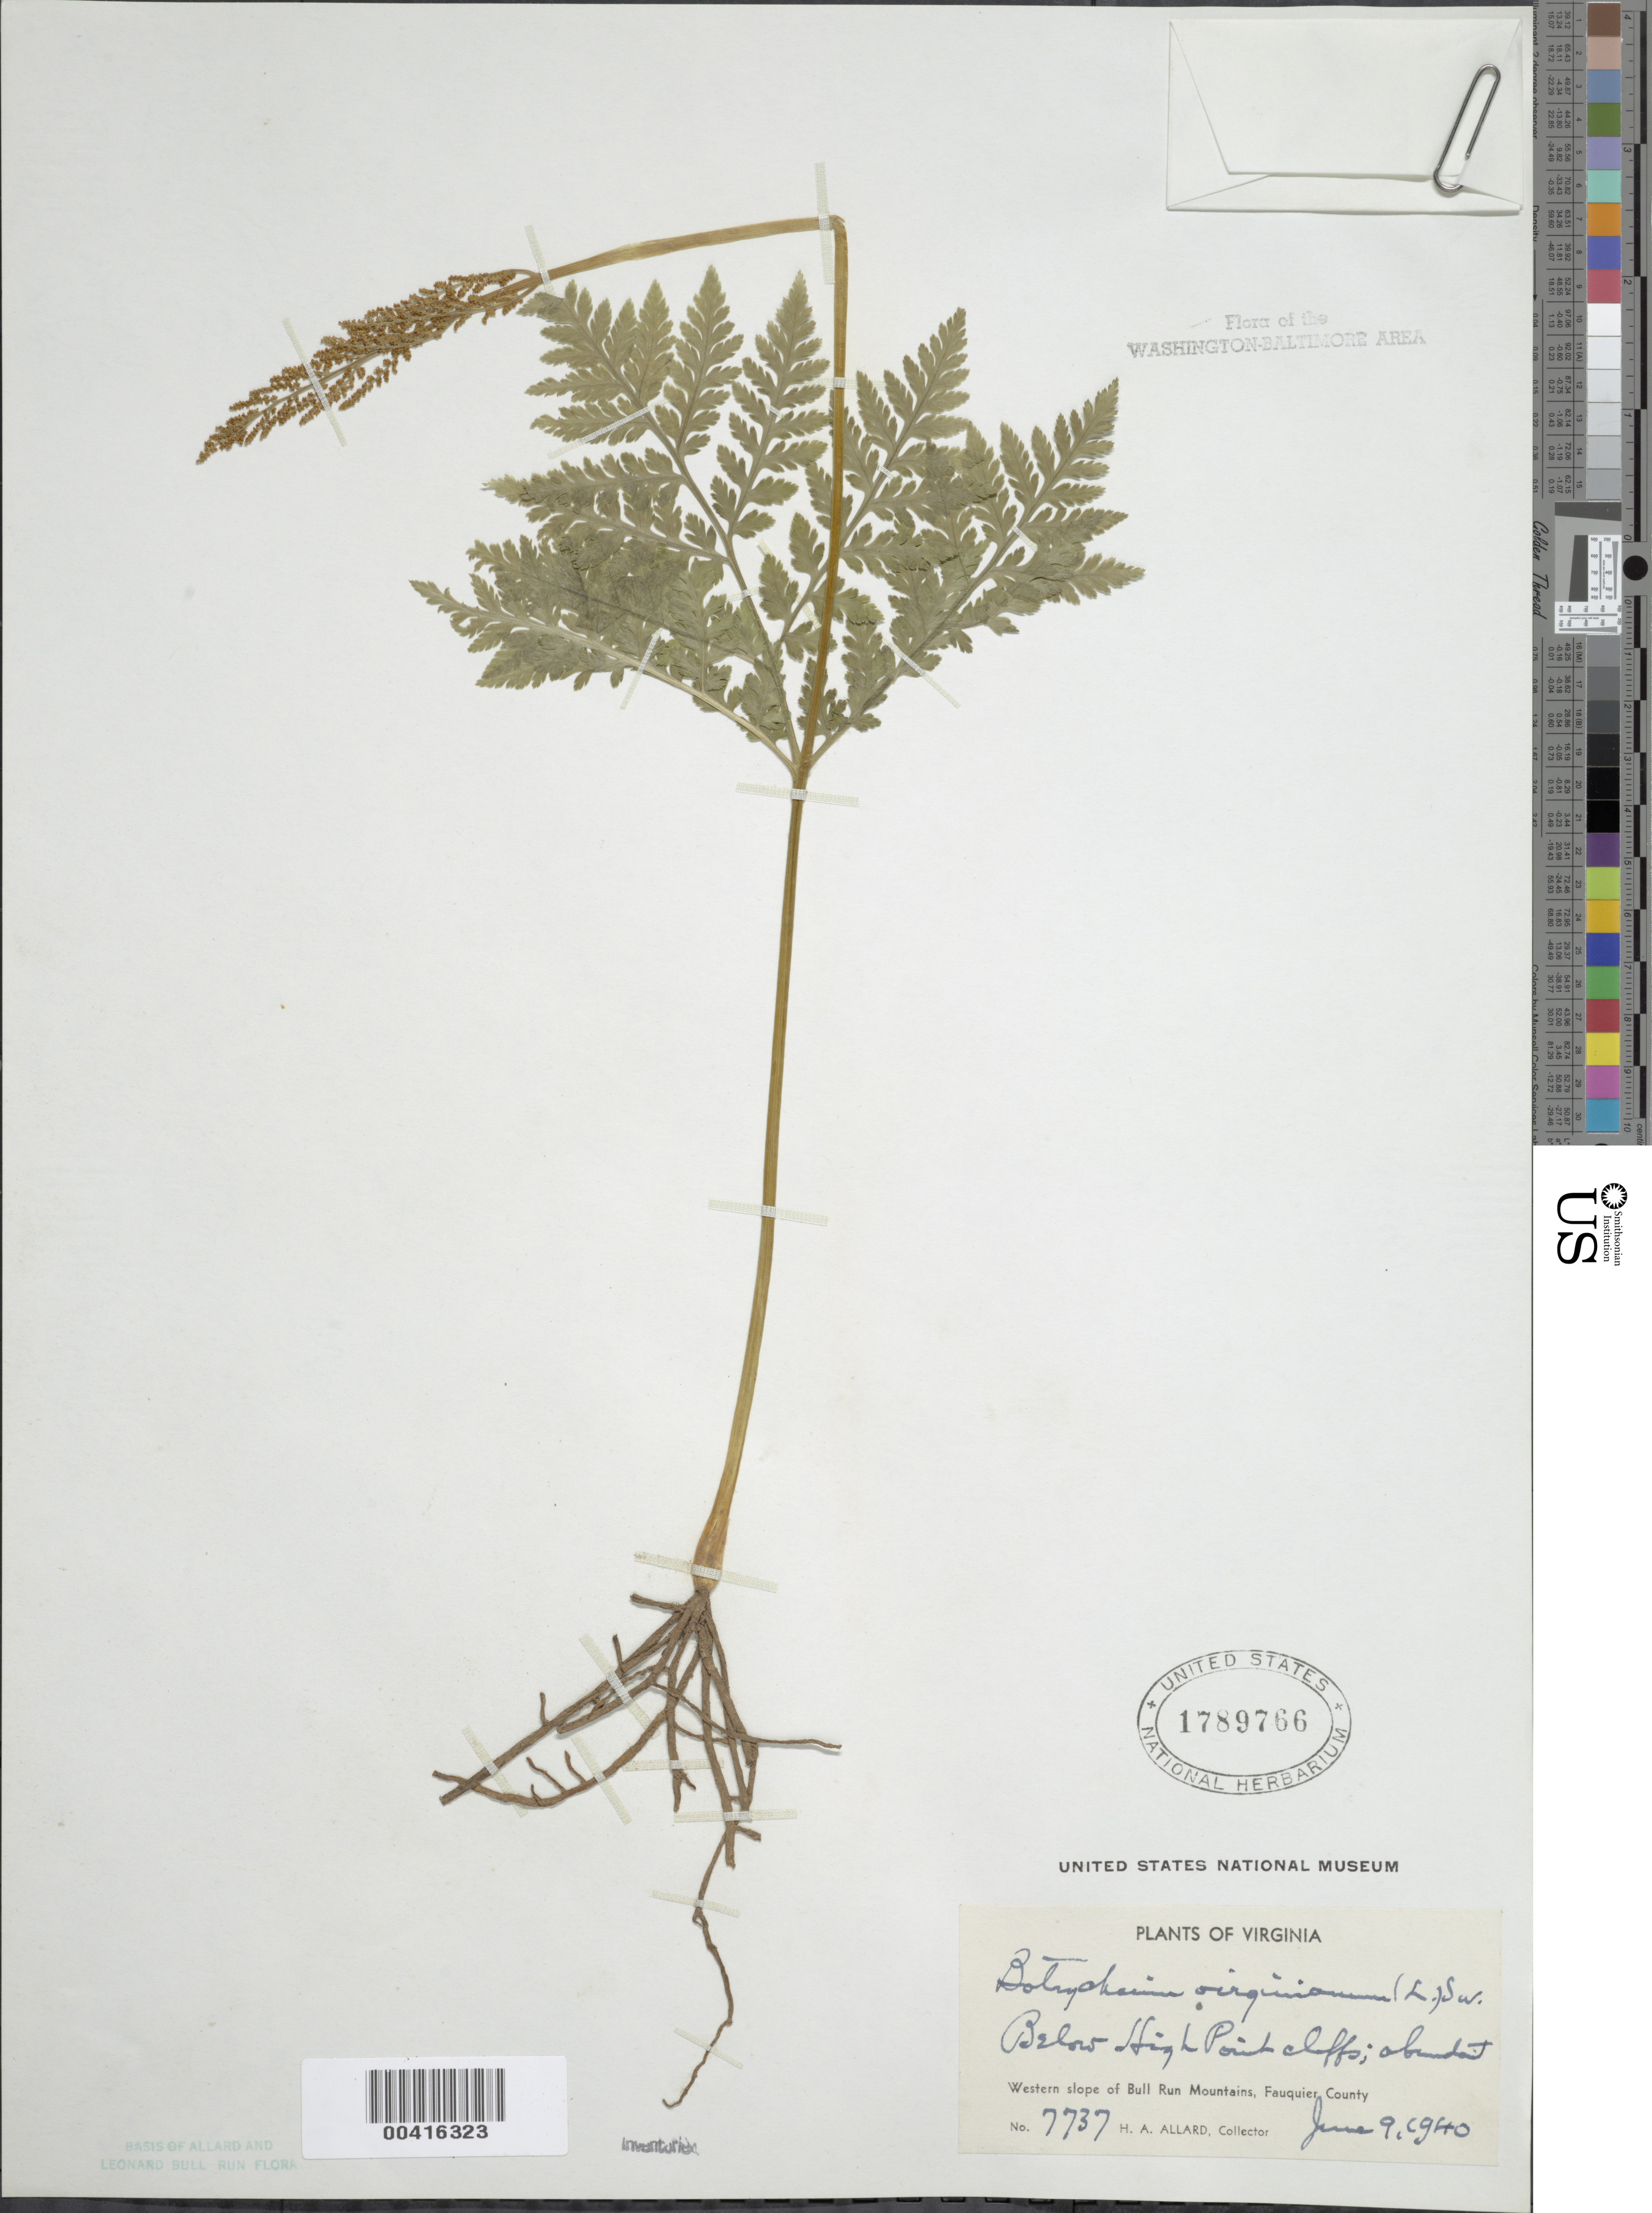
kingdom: Plantae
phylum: Tracheophyta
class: Polypodiopsida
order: Ophioglossales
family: Ophioglossaceae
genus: Botrychium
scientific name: Botrychium virginianum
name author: (L.) Sw.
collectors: H. A. Allard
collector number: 7737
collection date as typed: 09 Jun 1940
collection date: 1940-06-09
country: United States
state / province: Virginia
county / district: Fauquier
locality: High Point Cliffs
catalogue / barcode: US 1789766